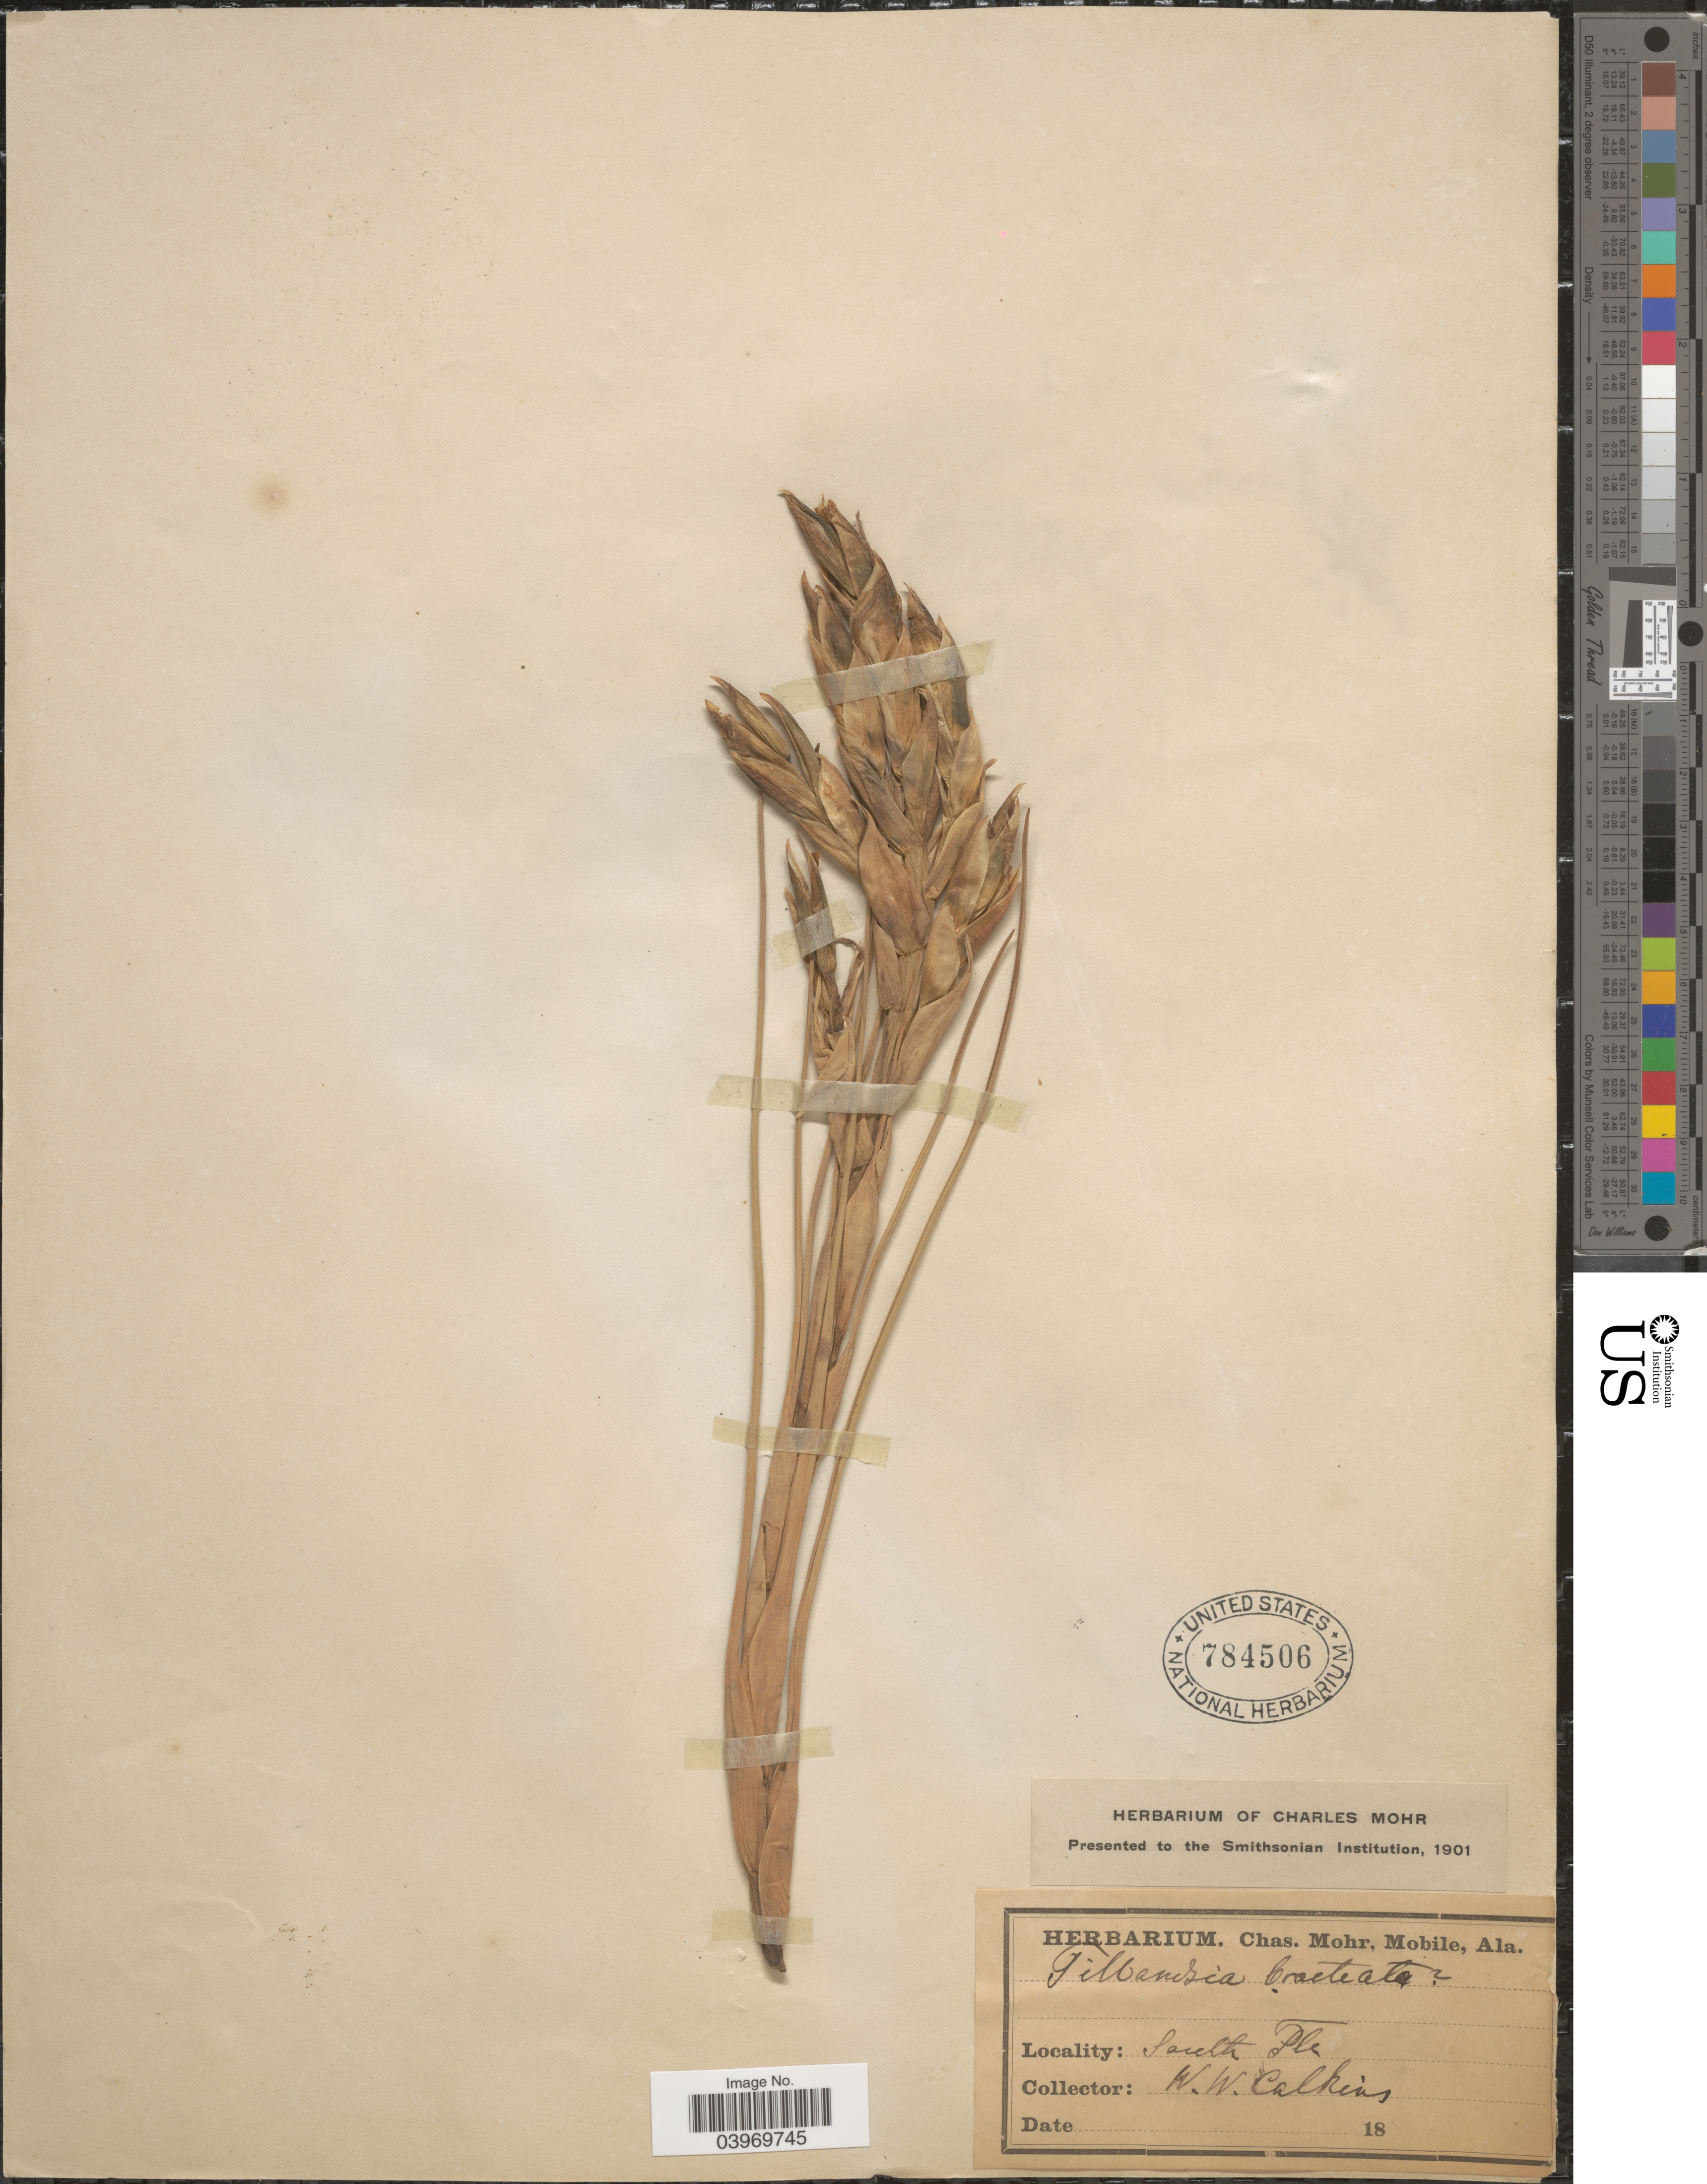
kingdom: Plantae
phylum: Tracheophyta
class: Liliopsida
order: Poales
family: Bromeliaceae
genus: Tillandsia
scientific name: Tillandsia fasciculata var. densispica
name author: Mez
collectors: W. Calkins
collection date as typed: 18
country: United States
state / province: Florida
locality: South Fla.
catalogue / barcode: US 784506